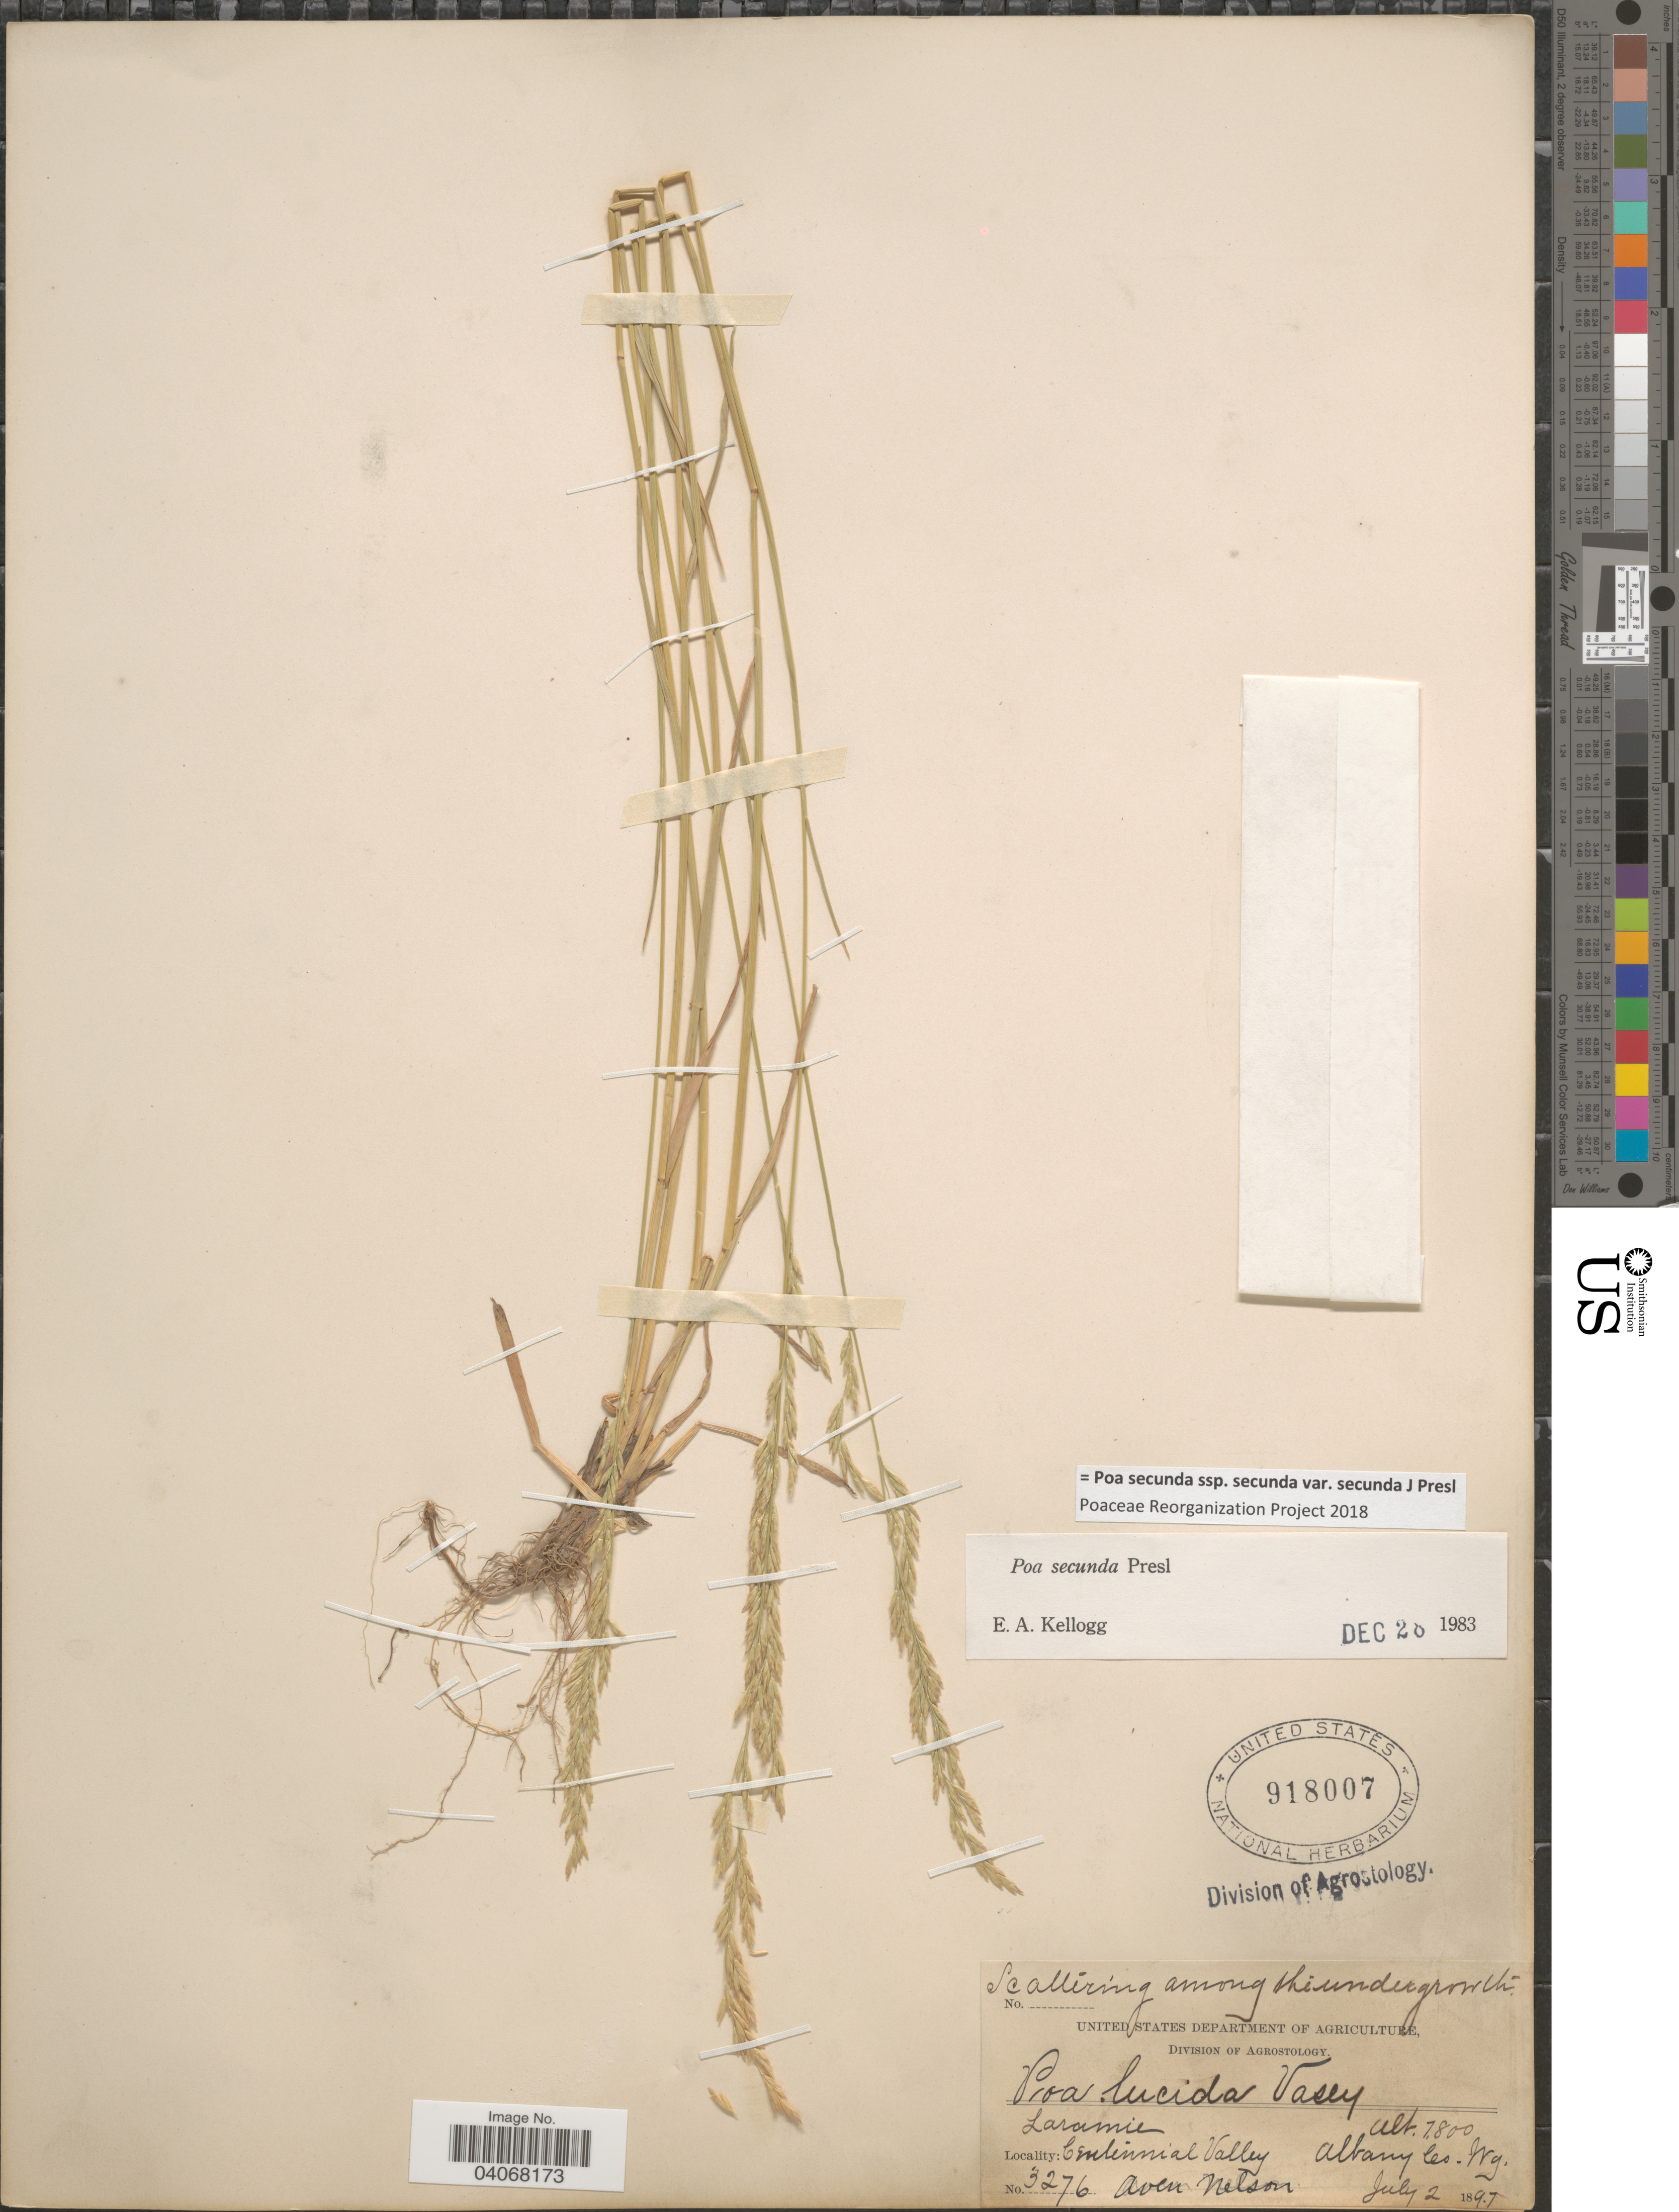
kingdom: Plantae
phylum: Tracheophyta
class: Liliopsida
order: Poales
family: Poaceae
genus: Poa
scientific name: Poa secunda subsp. secunda var. secunda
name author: J. Presl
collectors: A. Nelson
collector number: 3276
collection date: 1897-07-02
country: United States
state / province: Wyoming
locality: Laramie. Centennial Valley. Albany Co.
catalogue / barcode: US 918007